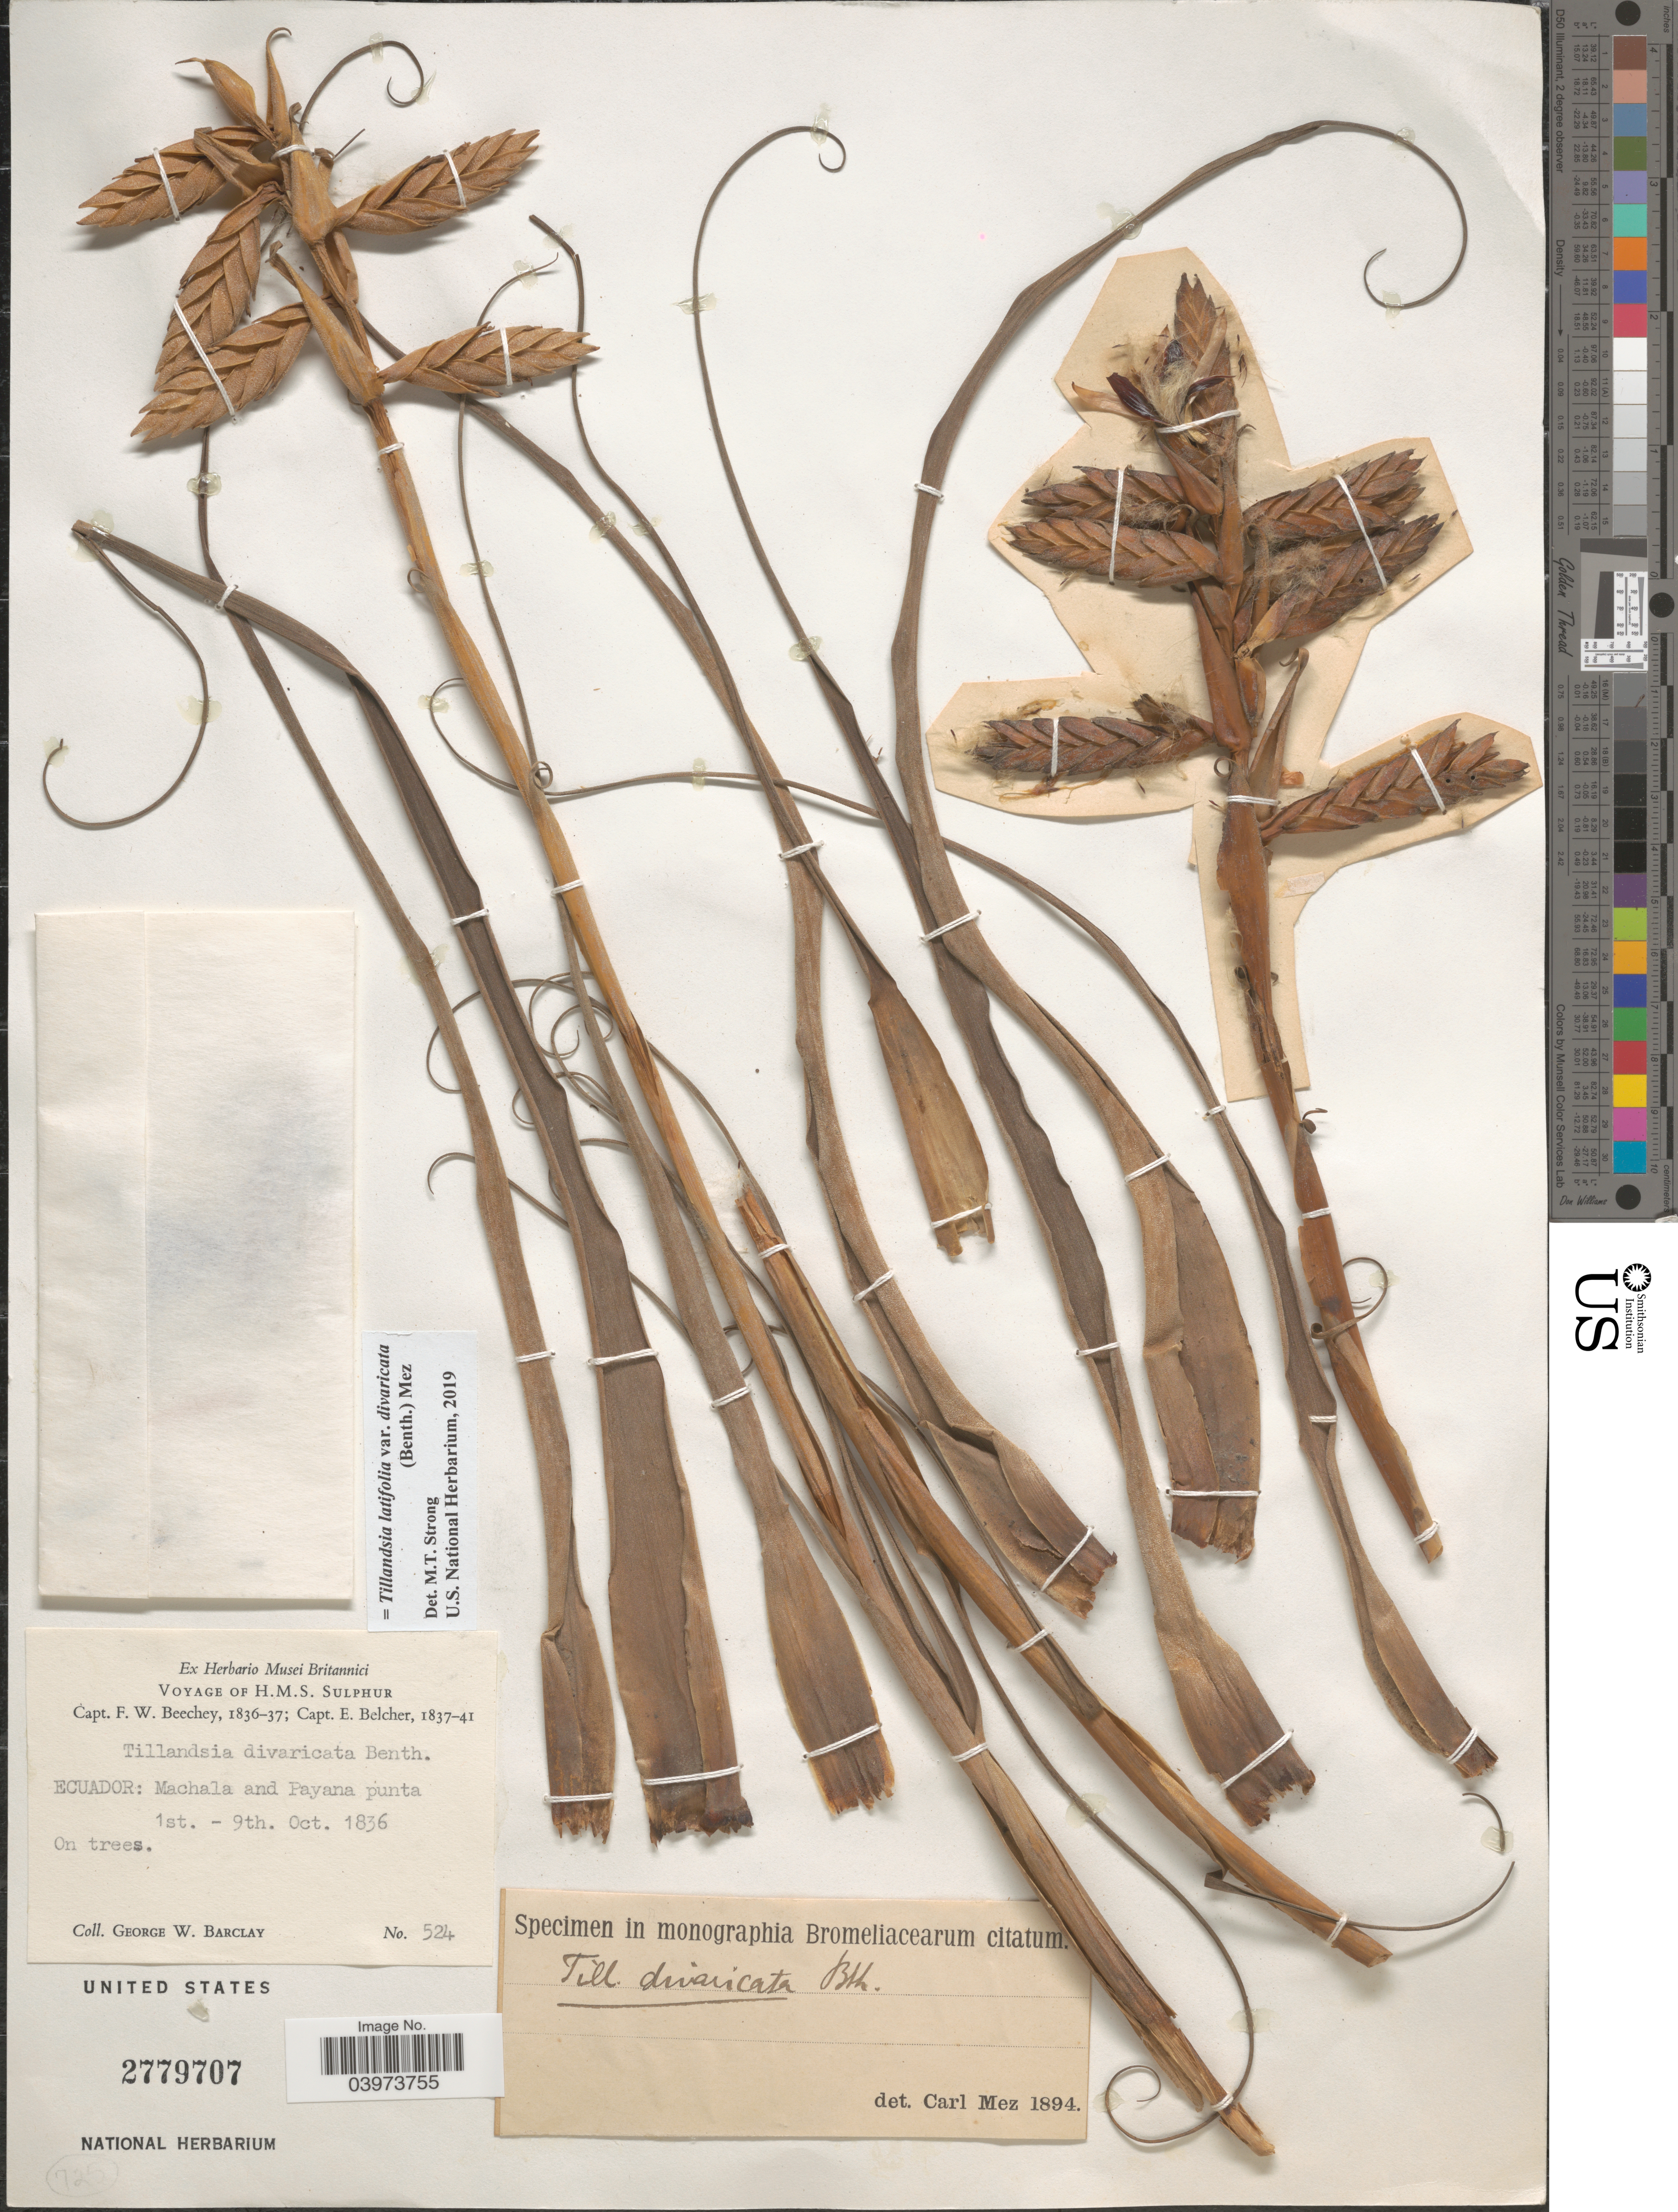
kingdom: Plantae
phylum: Tracheophyta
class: Liliopsida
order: Poales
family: Bromeliaceae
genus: Tillandsia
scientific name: Tillandsia latifolia var. divaricata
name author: (Benth.) Mez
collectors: G. W. Barclay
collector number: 524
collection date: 1836-10-01/1836-10-09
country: Ecuador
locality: Voyage of H.M.S. Sulphur. Machala and Payana punta.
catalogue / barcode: US 2779707